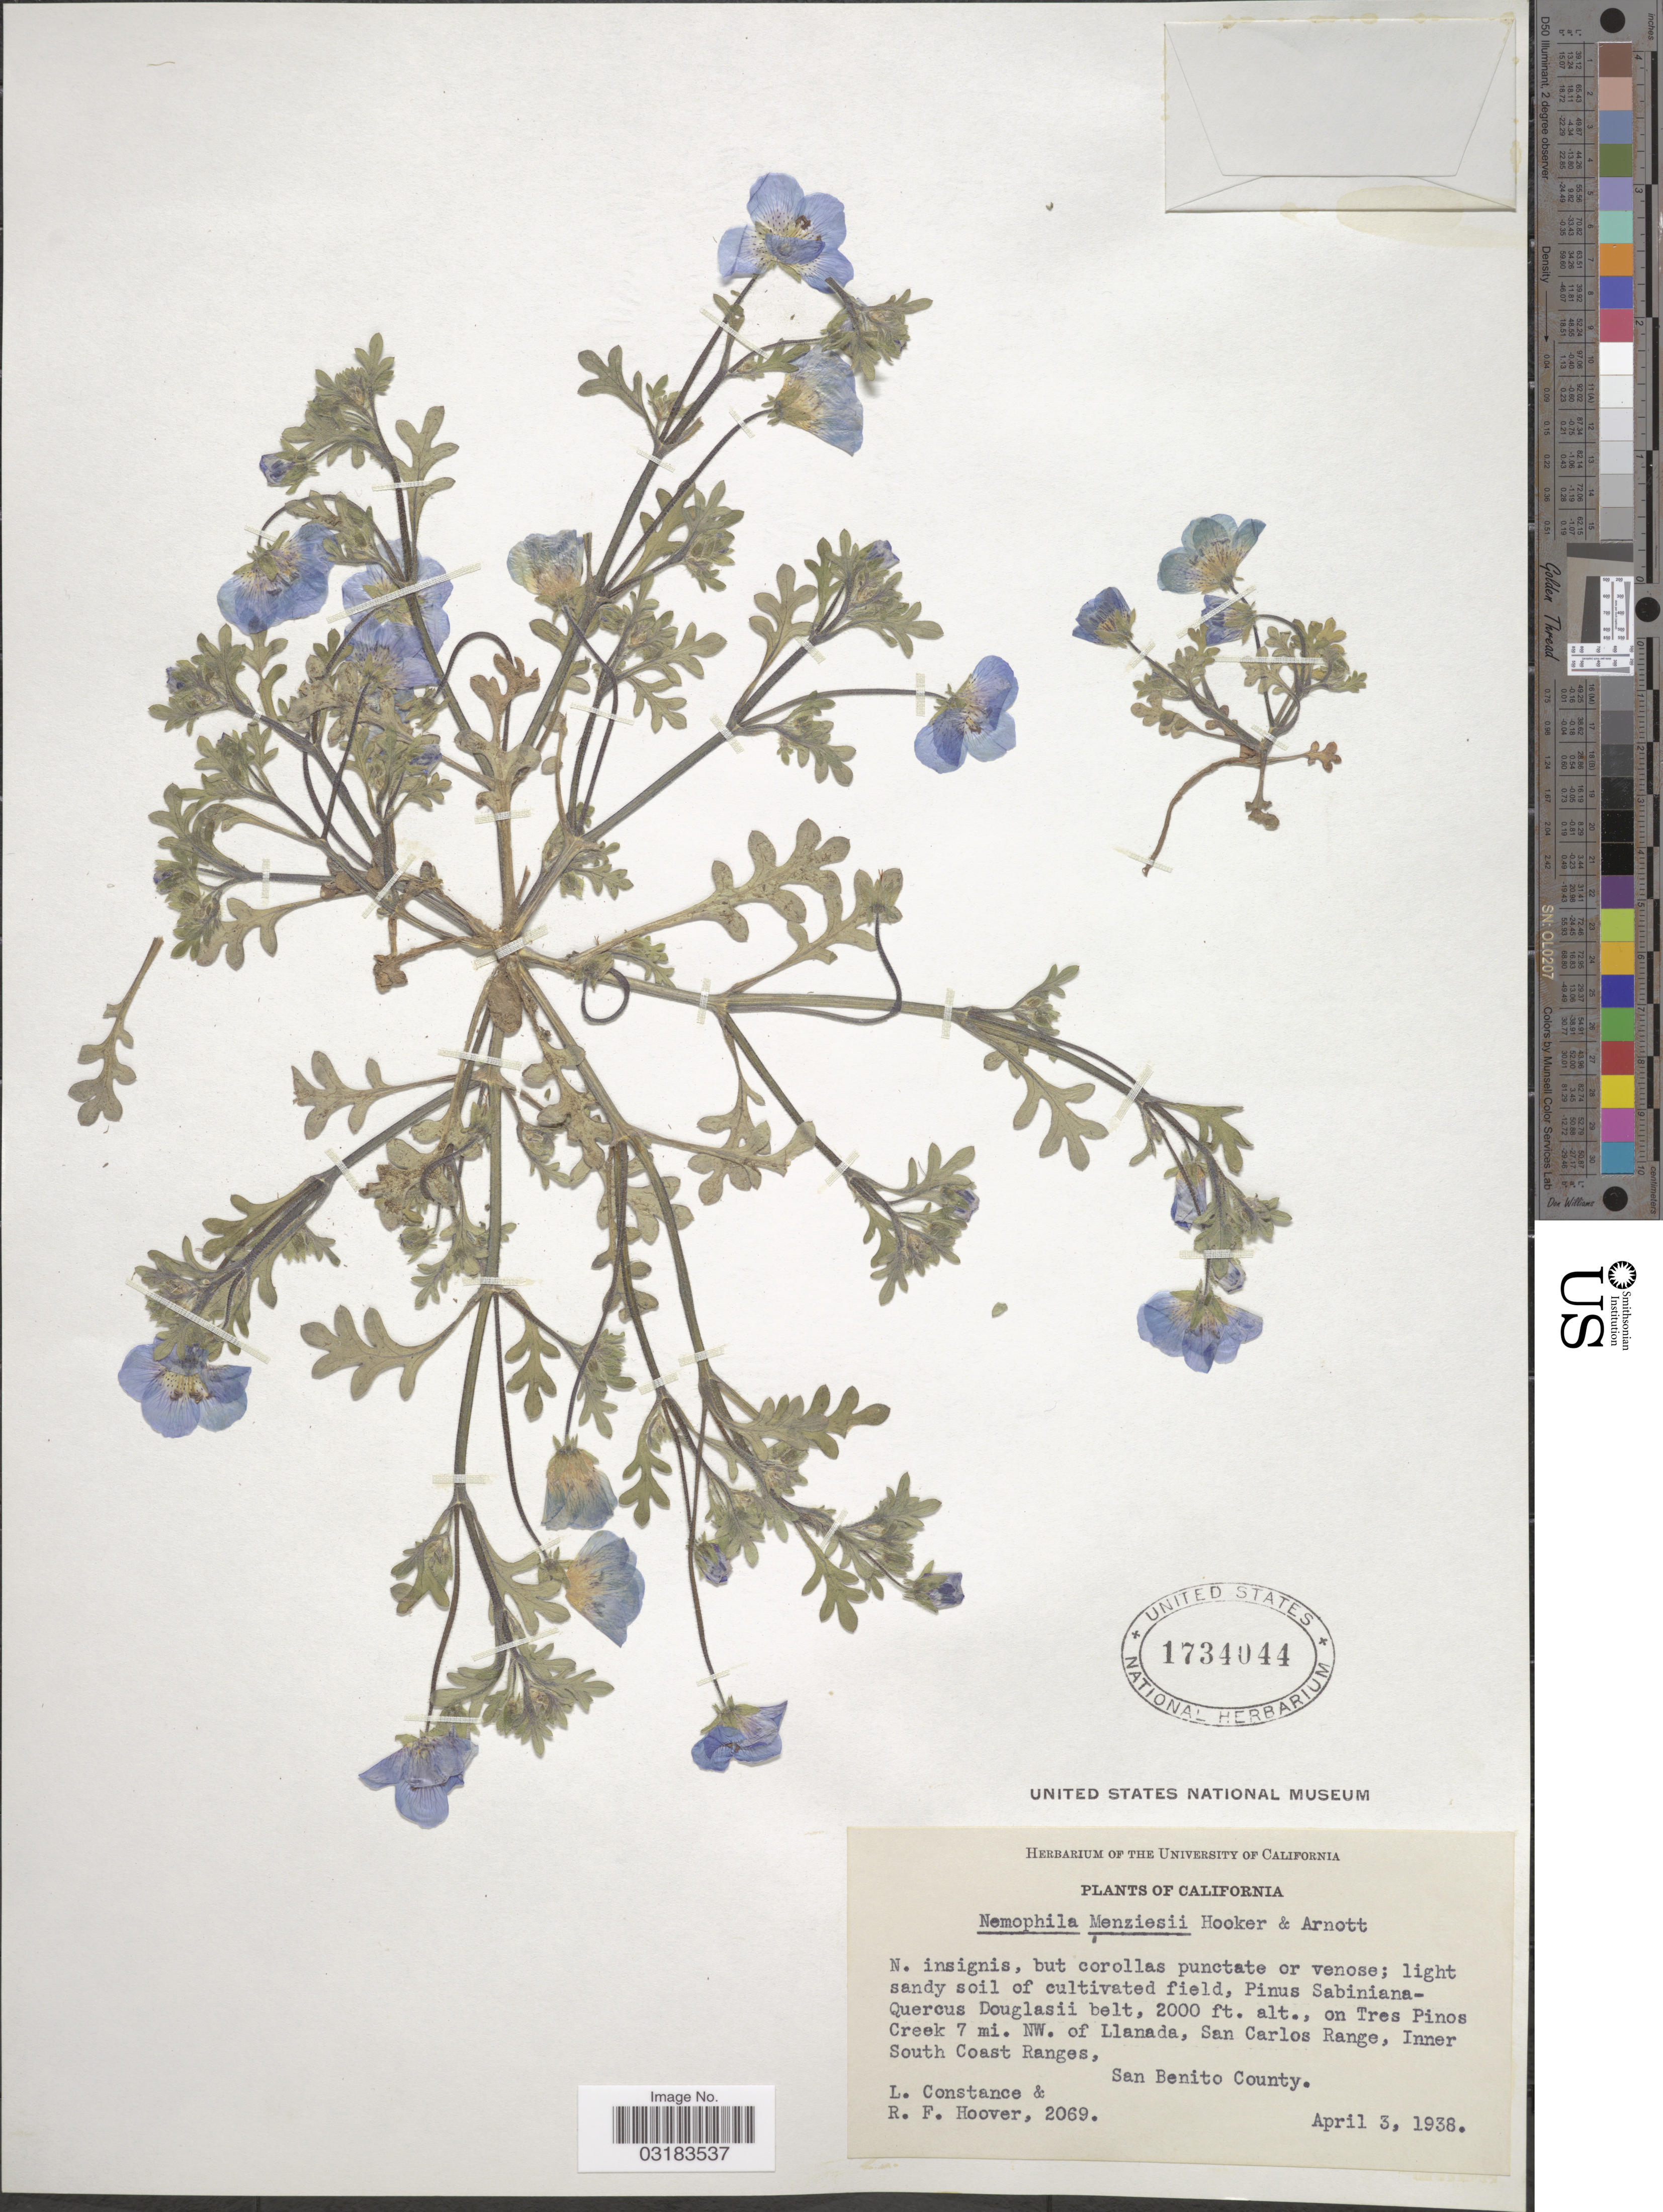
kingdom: Plantae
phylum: Tracheophyta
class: Magnoliopsida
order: Boraginales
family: Hydrophyllaceae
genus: Nemophila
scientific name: Nemophila menziesii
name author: Hook. & Arn.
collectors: L. Constance & R. F. Hoover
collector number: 2069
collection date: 1938-04-03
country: United States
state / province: California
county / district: San Benito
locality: On Tres Pinos Creek 7 mi. NW. of Llanada, San Carlos Range, Inner South Coast Ranges. San Benito County.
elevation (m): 610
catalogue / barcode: US 1734044